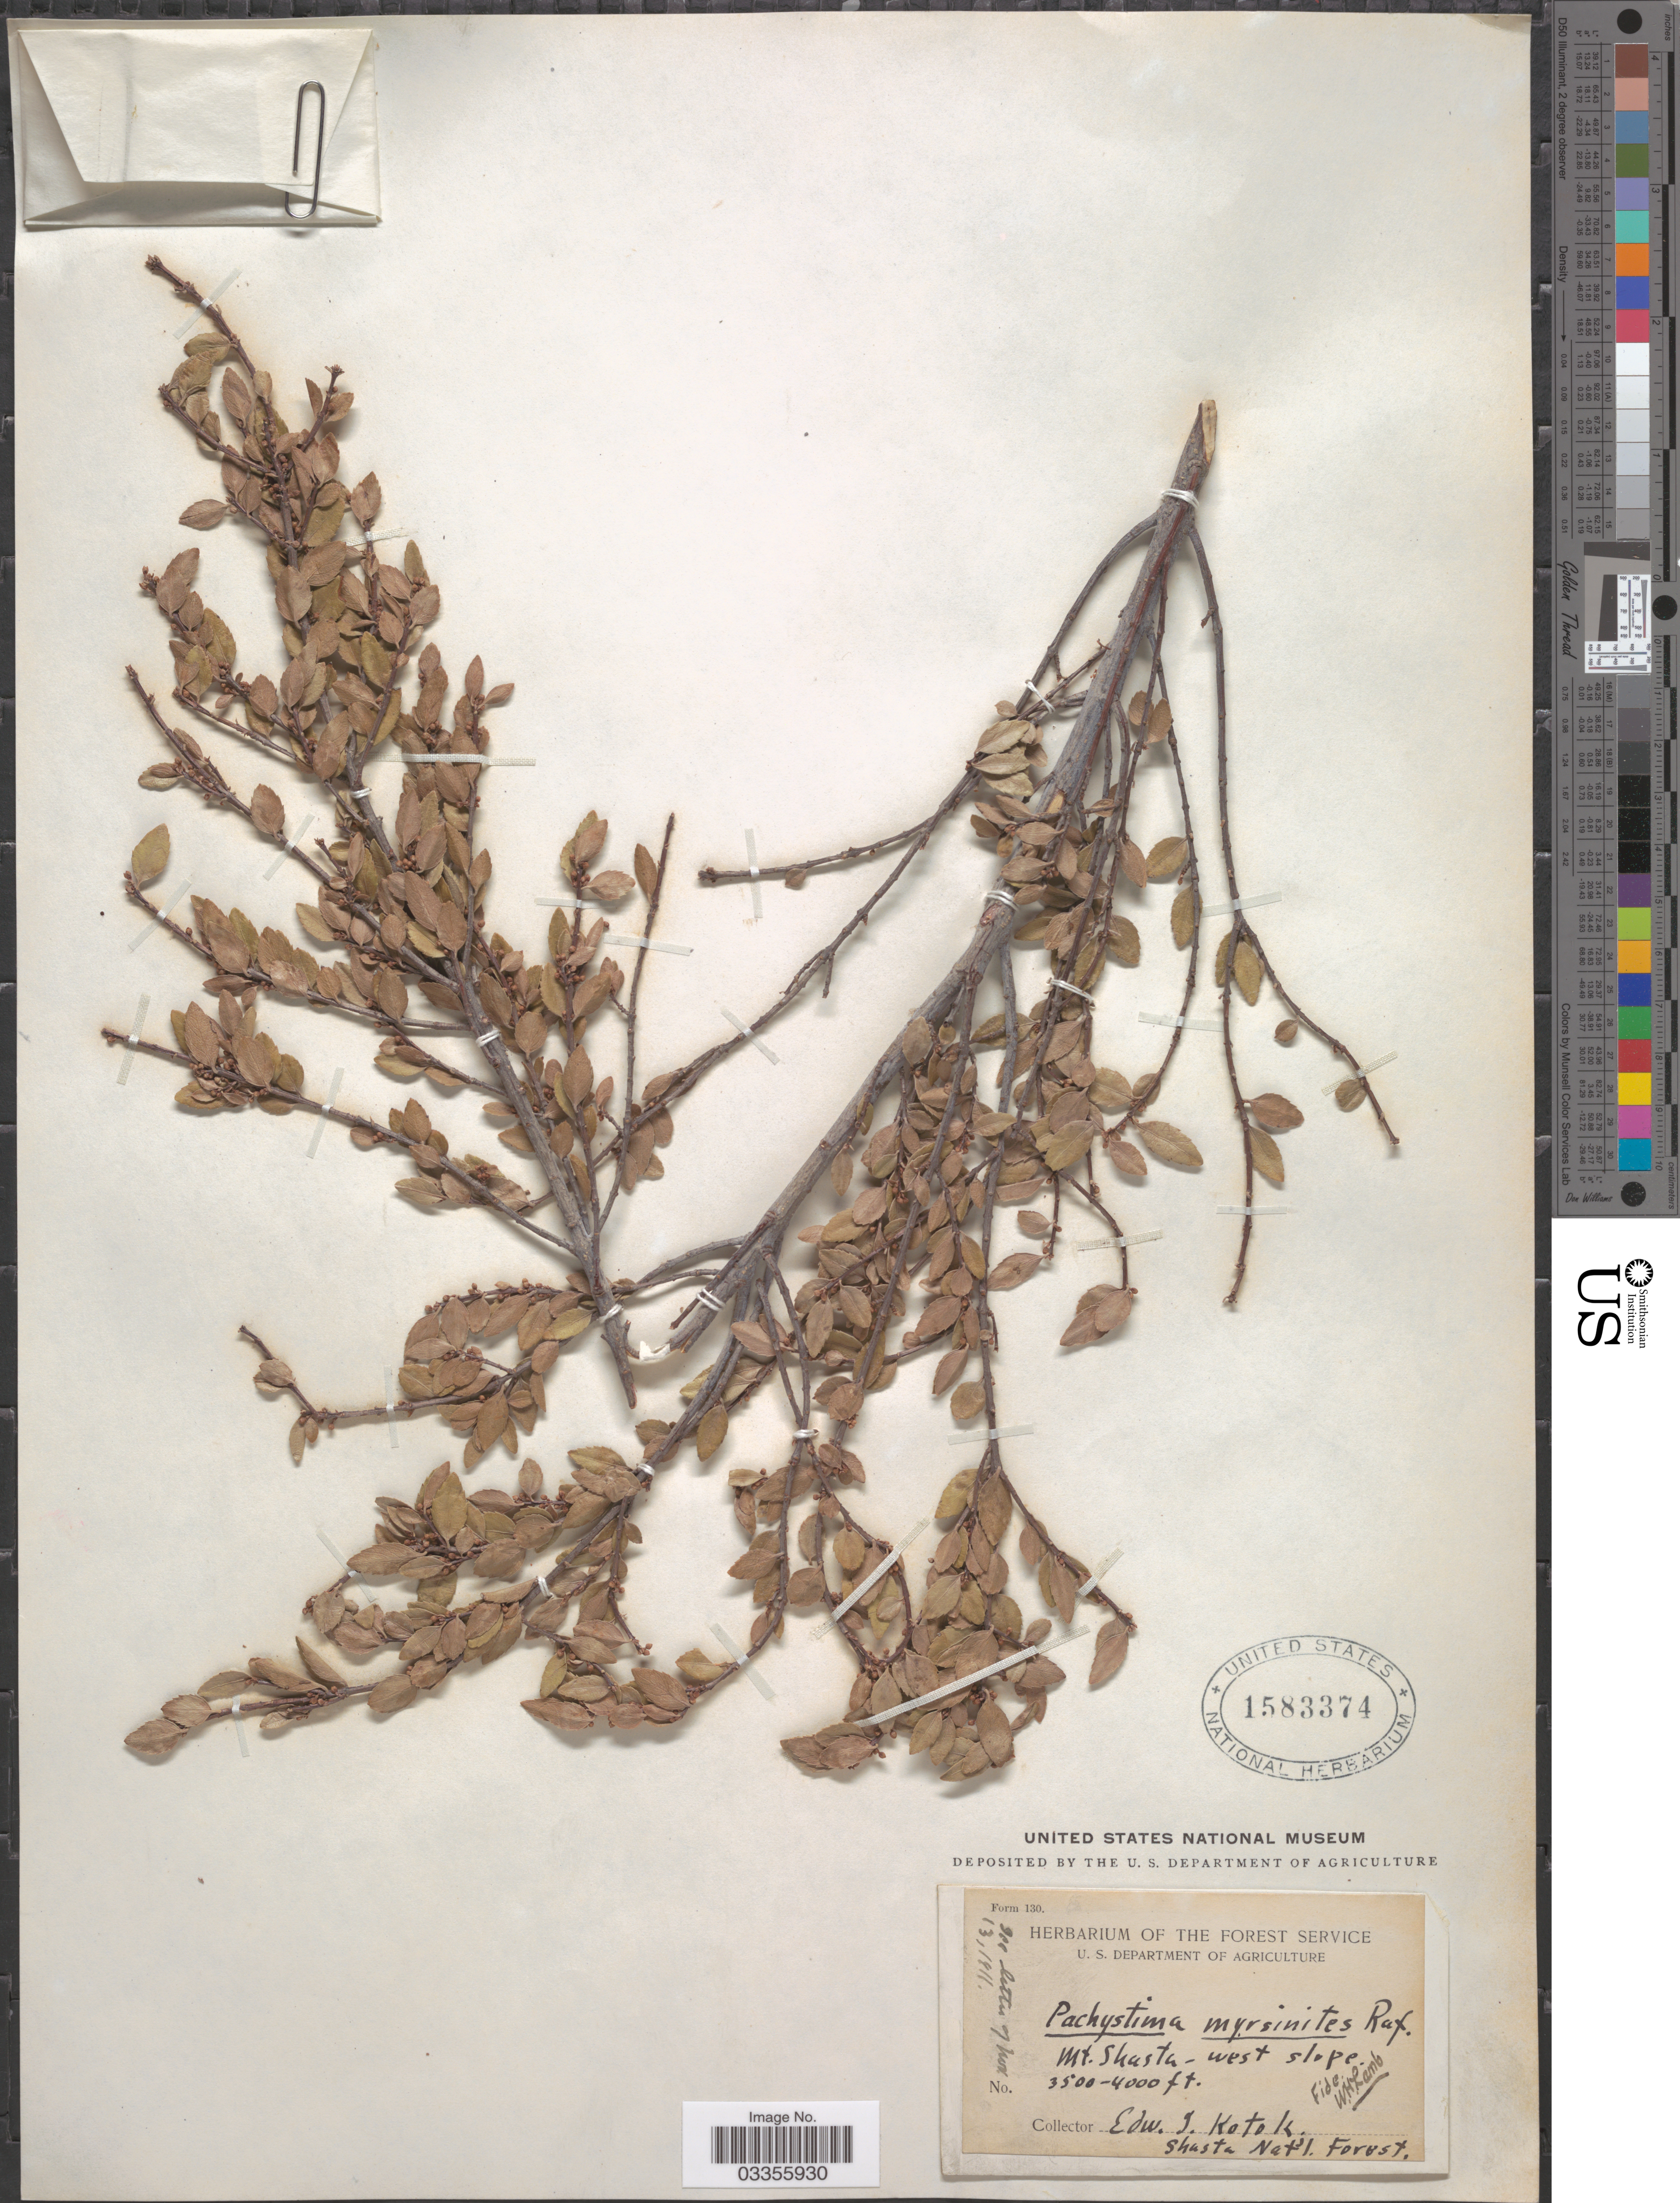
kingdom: Plantae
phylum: Tracheophyta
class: Magnoliopsida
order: Celastrales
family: Celastraceae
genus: Paxistima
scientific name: Paxistima myrsinites subsp. myrsinites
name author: (Pursh) Raf.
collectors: E. Kotok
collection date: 1911-01-13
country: United States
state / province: California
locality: Mt. Shasta - west slope. Shasta Nat'l Forest.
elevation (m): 1067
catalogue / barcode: US 1583374